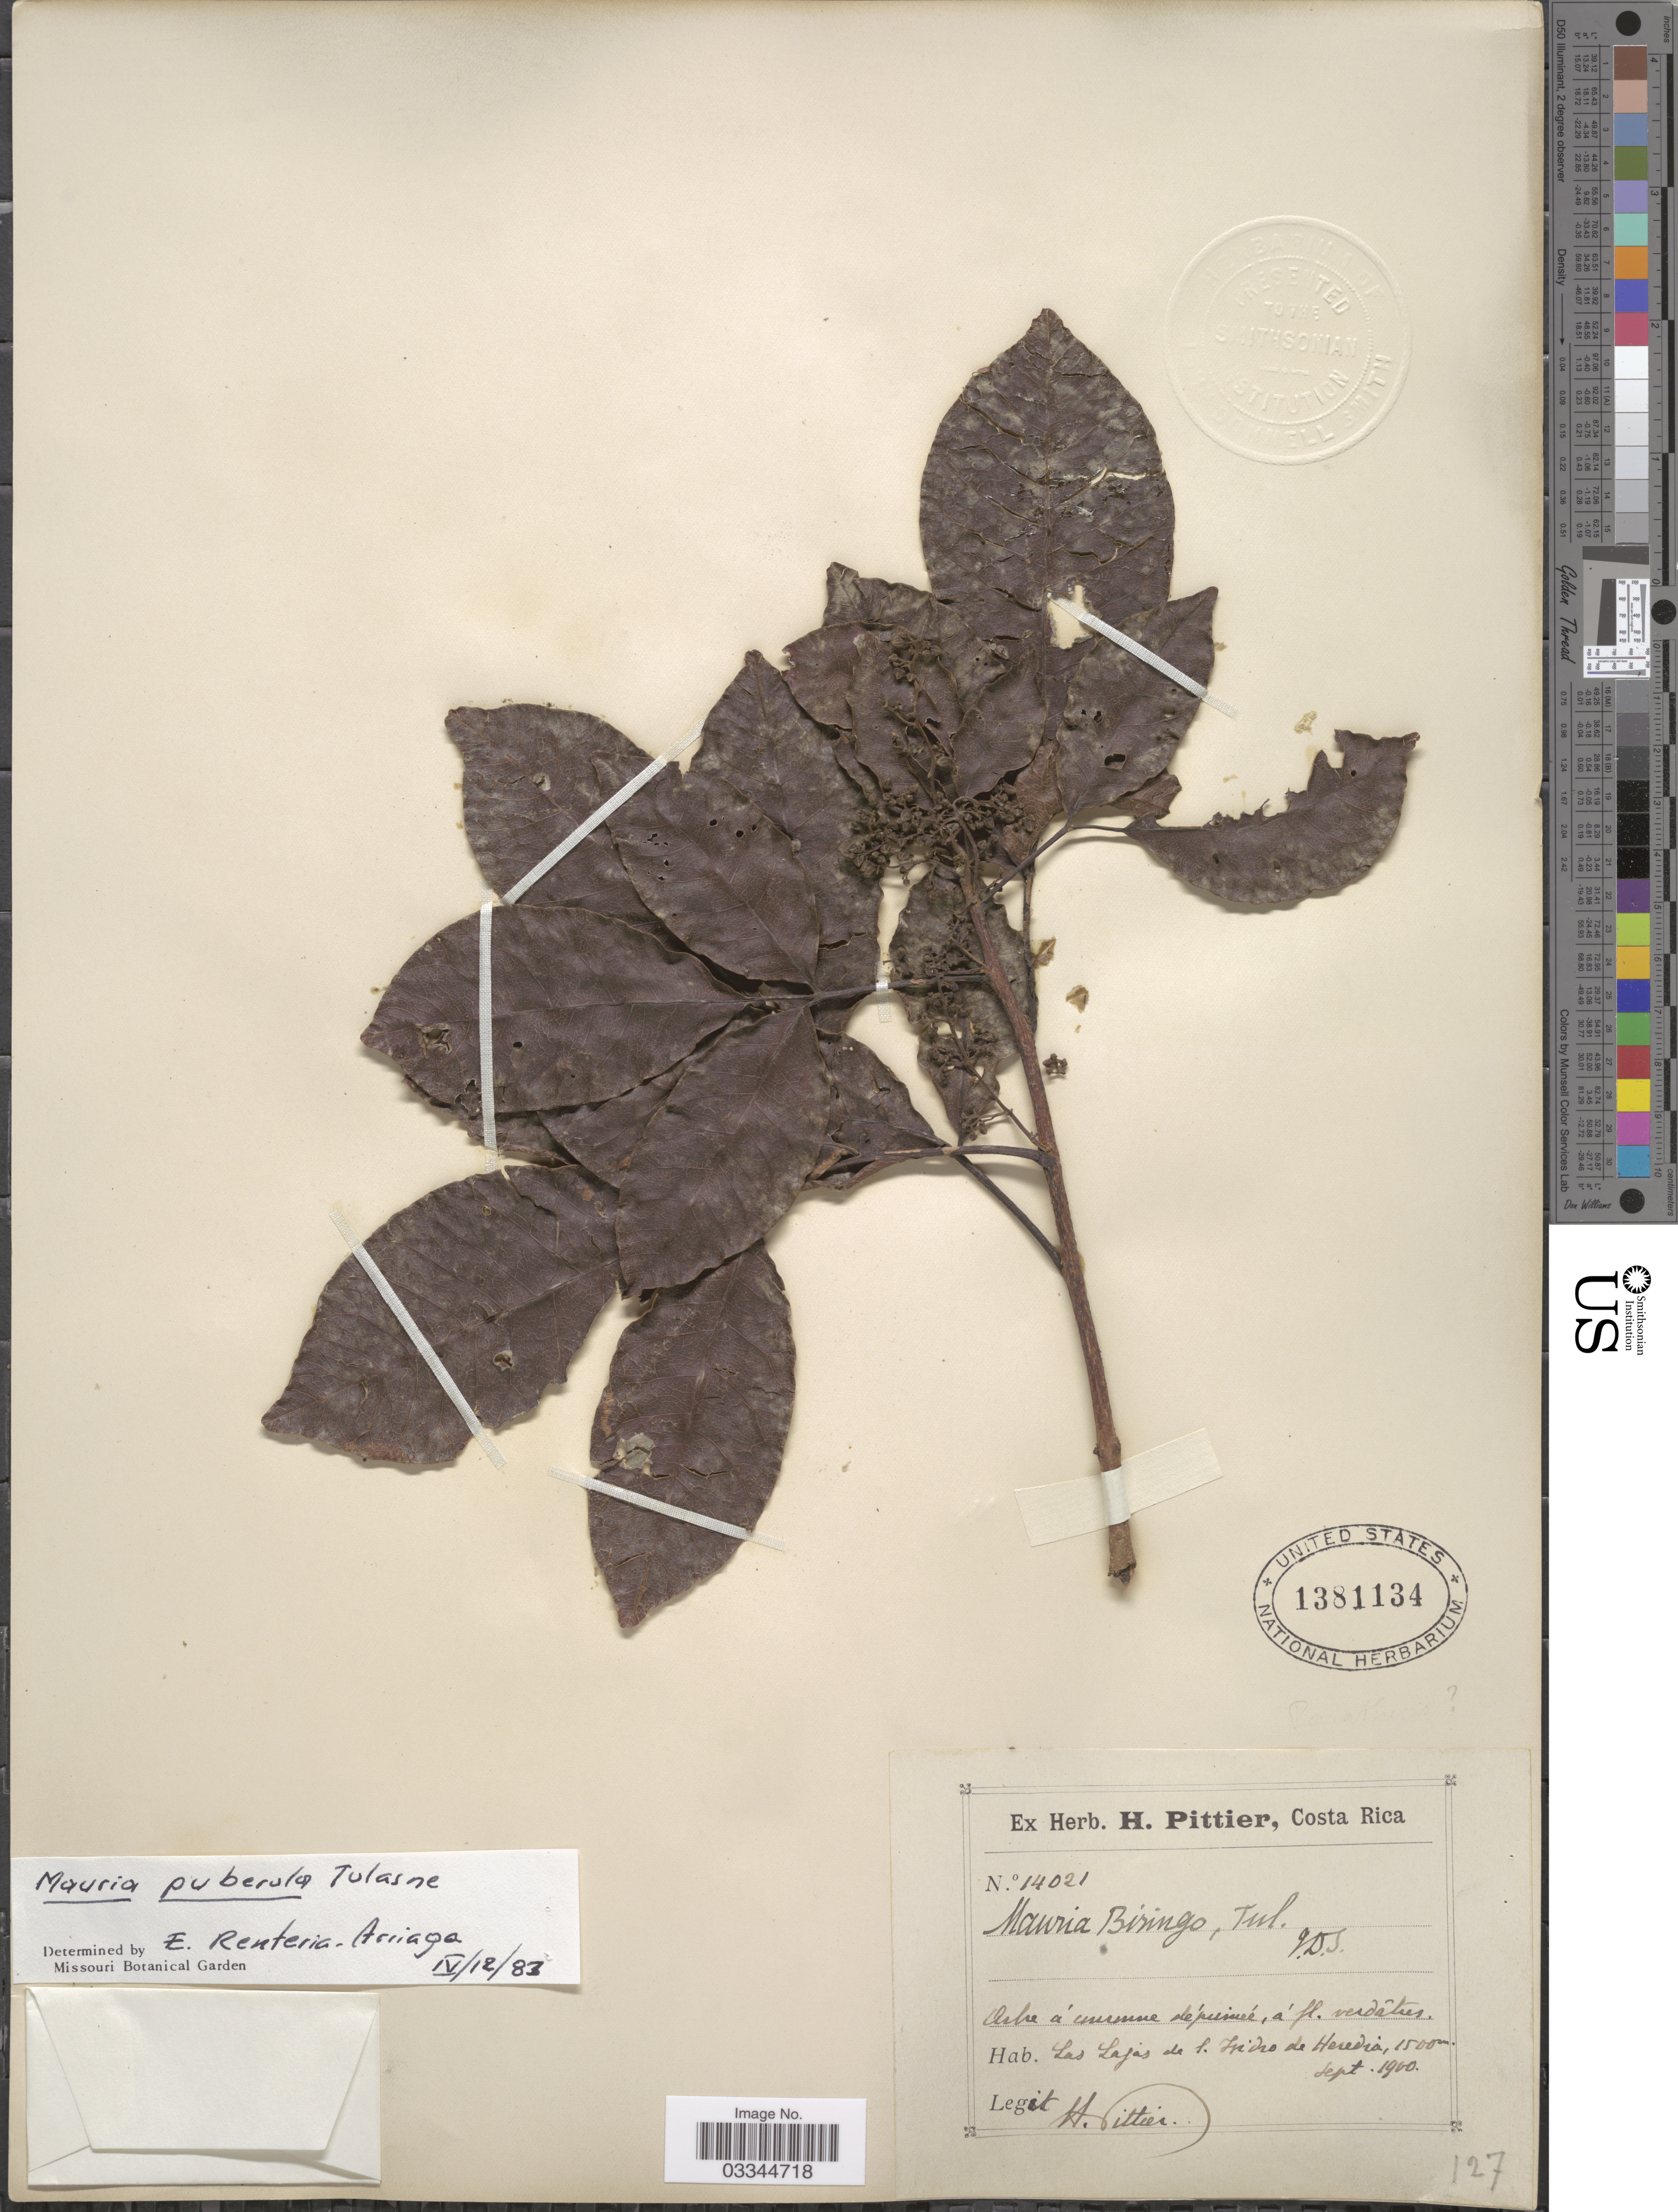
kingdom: Plantae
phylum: Tracheophyta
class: Magnoliopsida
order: Sapindales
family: Anacardiaceae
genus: Mauria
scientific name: Mauria puberula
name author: Tul.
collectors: H. F. Pittier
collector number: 14021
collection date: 1900-09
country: Costa Rica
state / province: Heredia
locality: Las Lojas de S. Isidro de Heredia.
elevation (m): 1500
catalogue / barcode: US 1381134